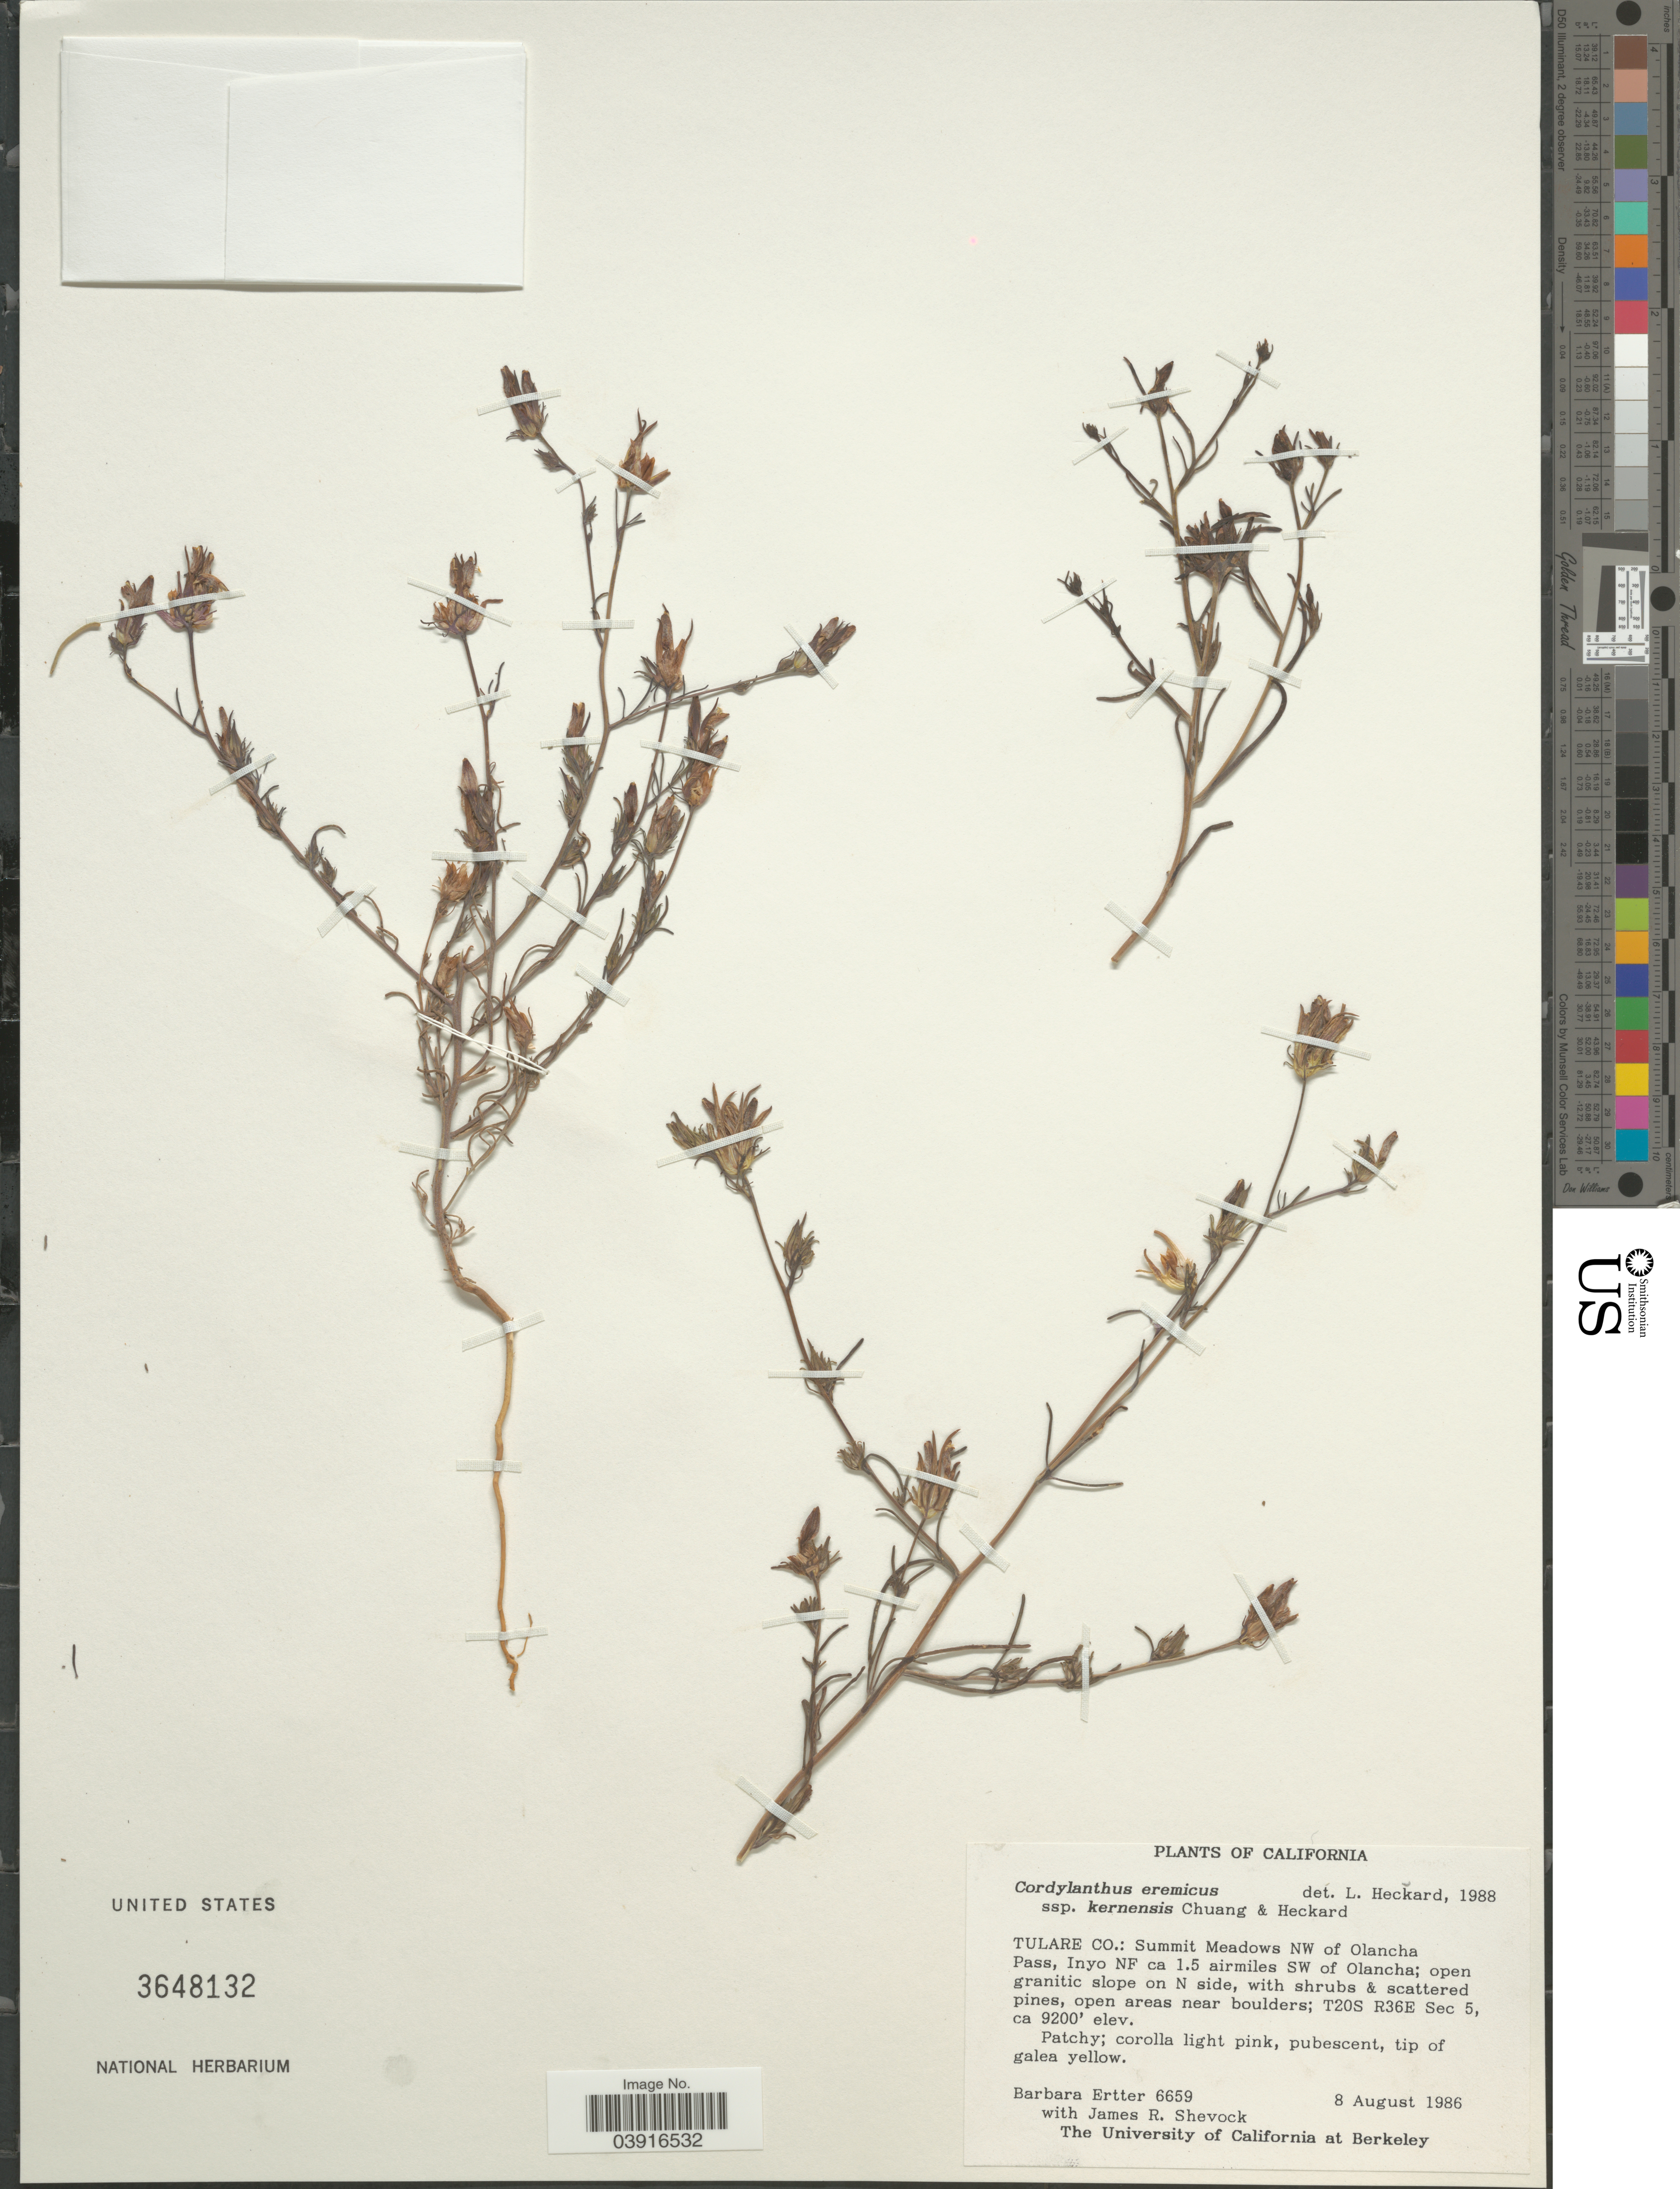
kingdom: Plantae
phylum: Tracheophyta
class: Magnoliopsida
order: Lamiales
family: Orobanchaceae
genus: Cordylanthus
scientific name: Cordylanthus eremicus subsp. kernensis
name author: T.I. Chuang & Heckard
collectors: B. Ertter & J. R. Shevock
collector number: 6659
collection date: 1986-08-08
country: United States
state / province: California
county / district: Tulare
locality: Tulare Co.: Summit Meadows NW of Olancha Pass, Inyo NF ca 1.5 airmiles SW of Olancha; open granitic slope on N side, T20S R36E Sec 5.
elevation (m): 2804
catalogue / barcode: US 3648132